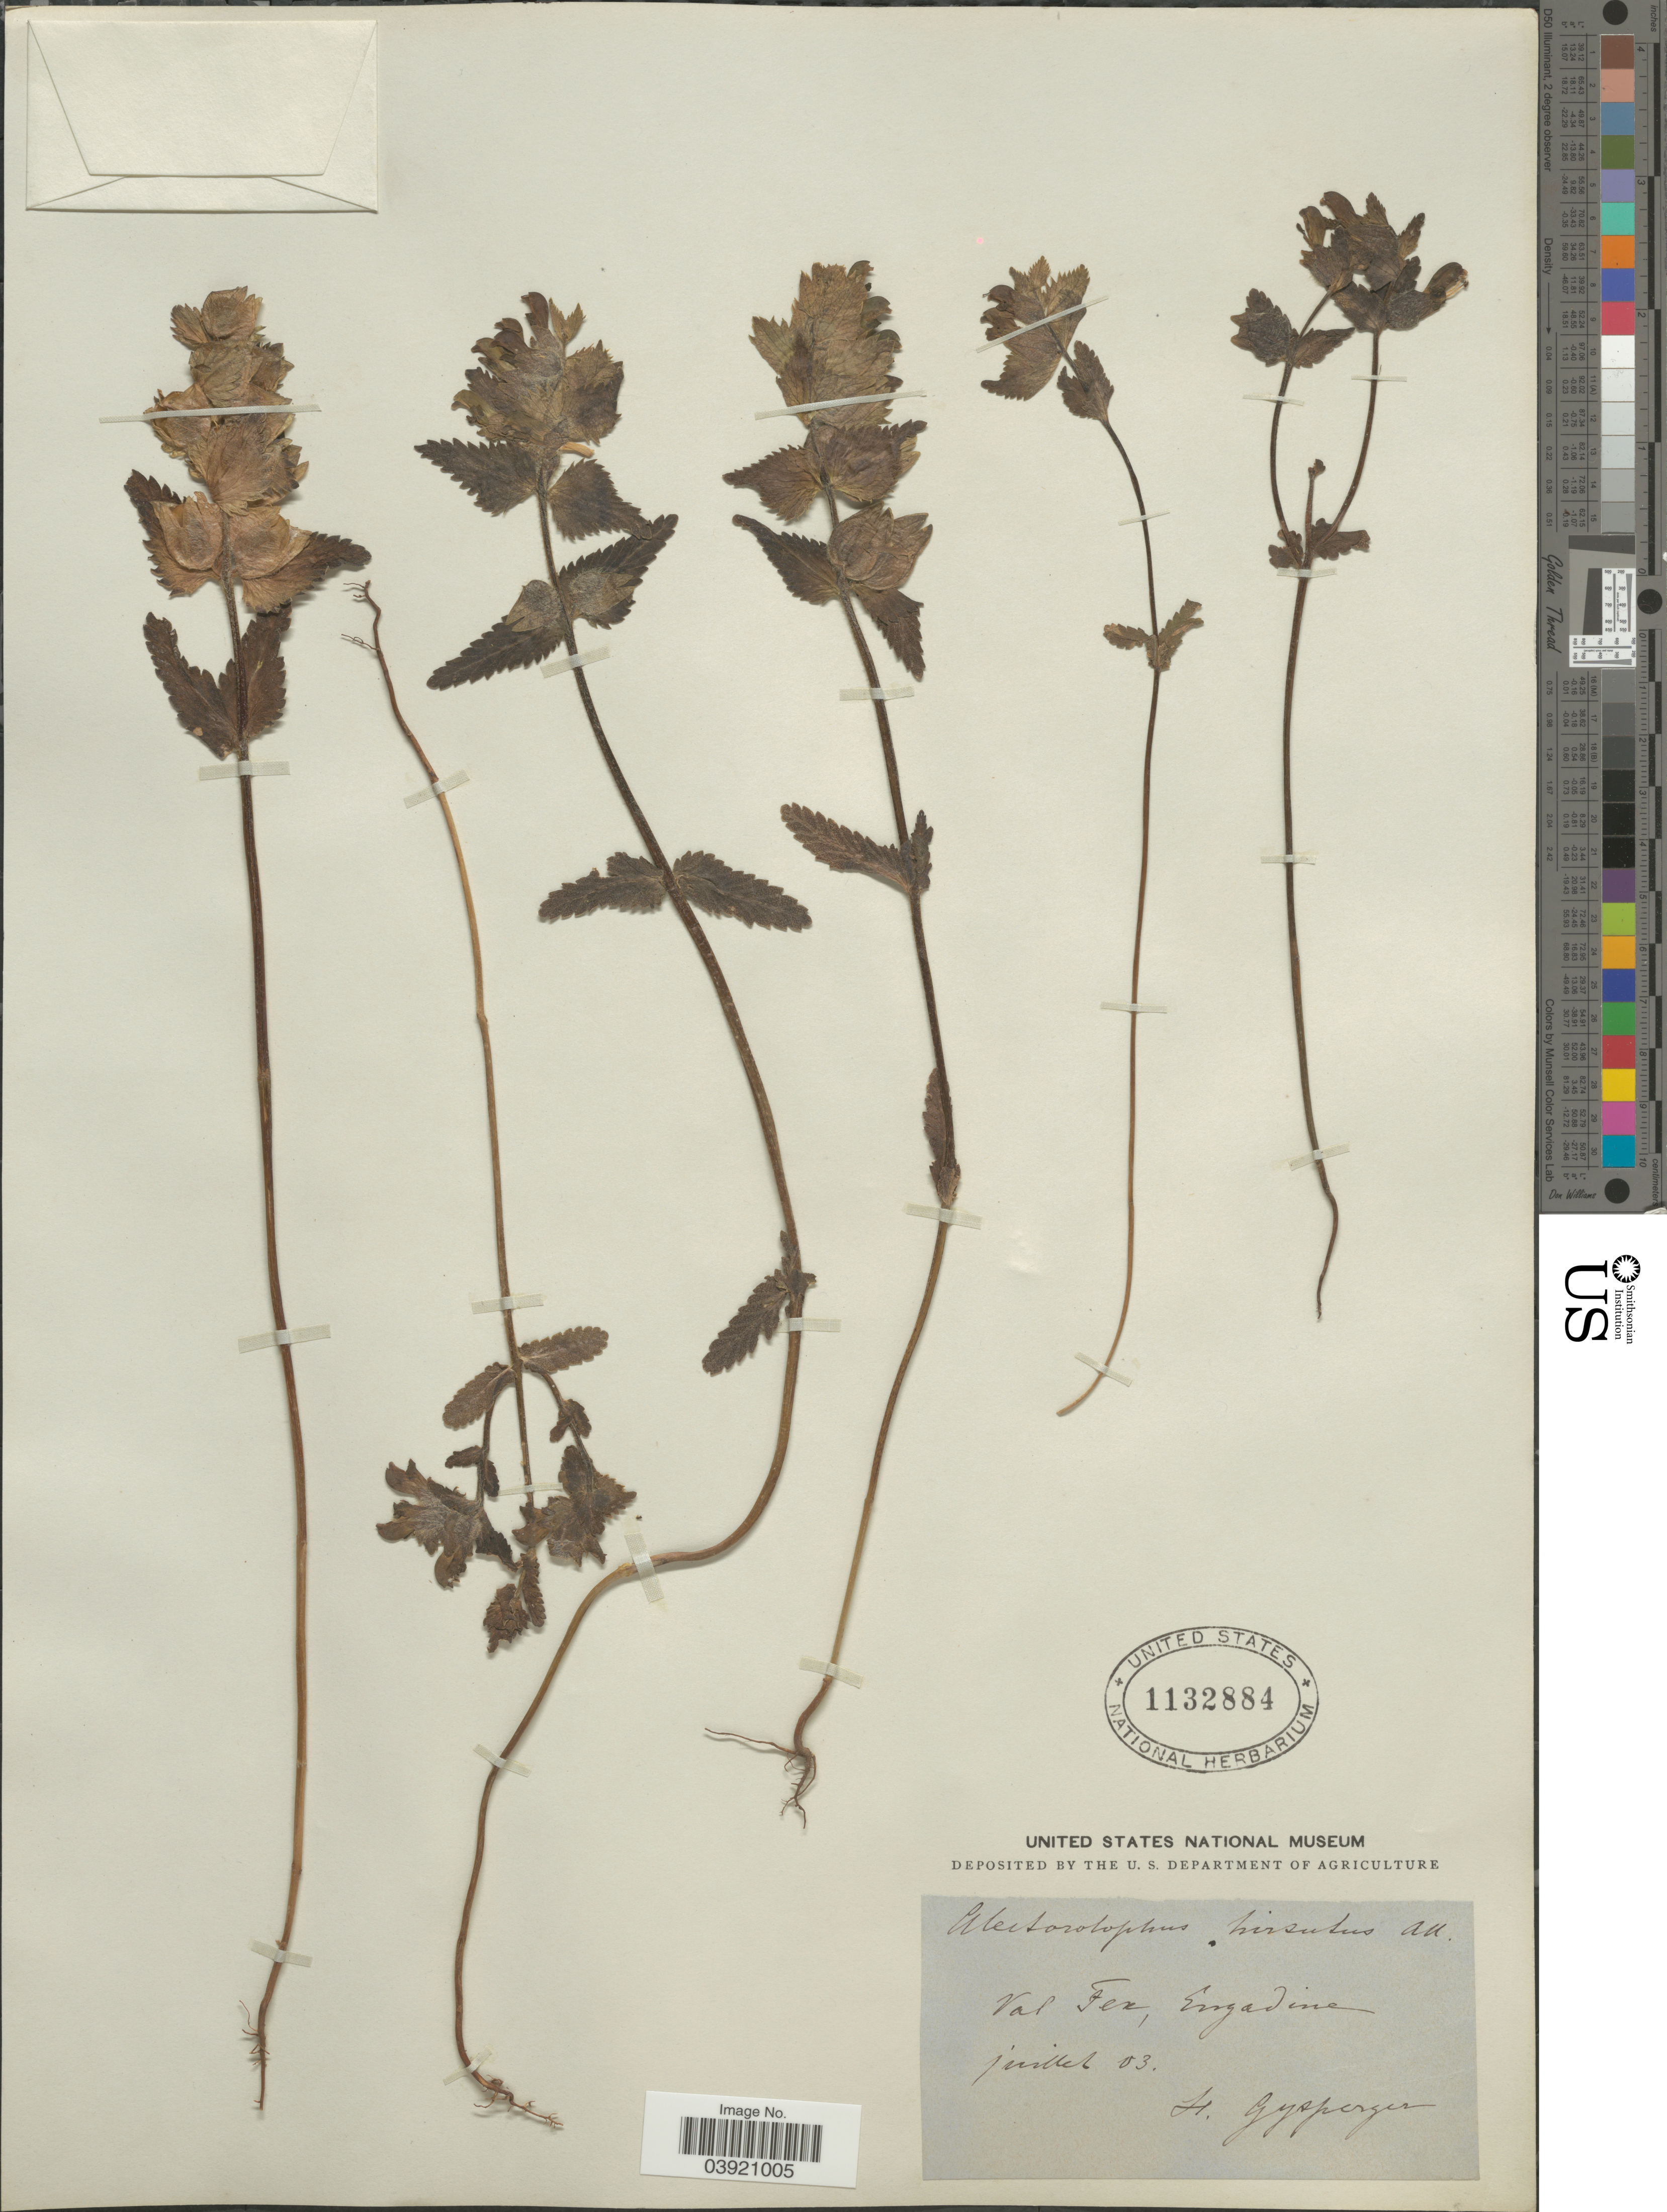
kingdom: Plantae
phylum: Tracheophyta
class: Magnoliopsida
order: Lamiales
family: Orobanchaceae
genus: Rhinanthus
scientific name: Rhinanthus hirsutus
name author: Lam.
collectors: H. Gysperger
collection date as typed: Transcribed d/m/y: /7/3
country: Switzerland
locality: Val Fex, Engadine.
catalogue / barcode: US 1132884